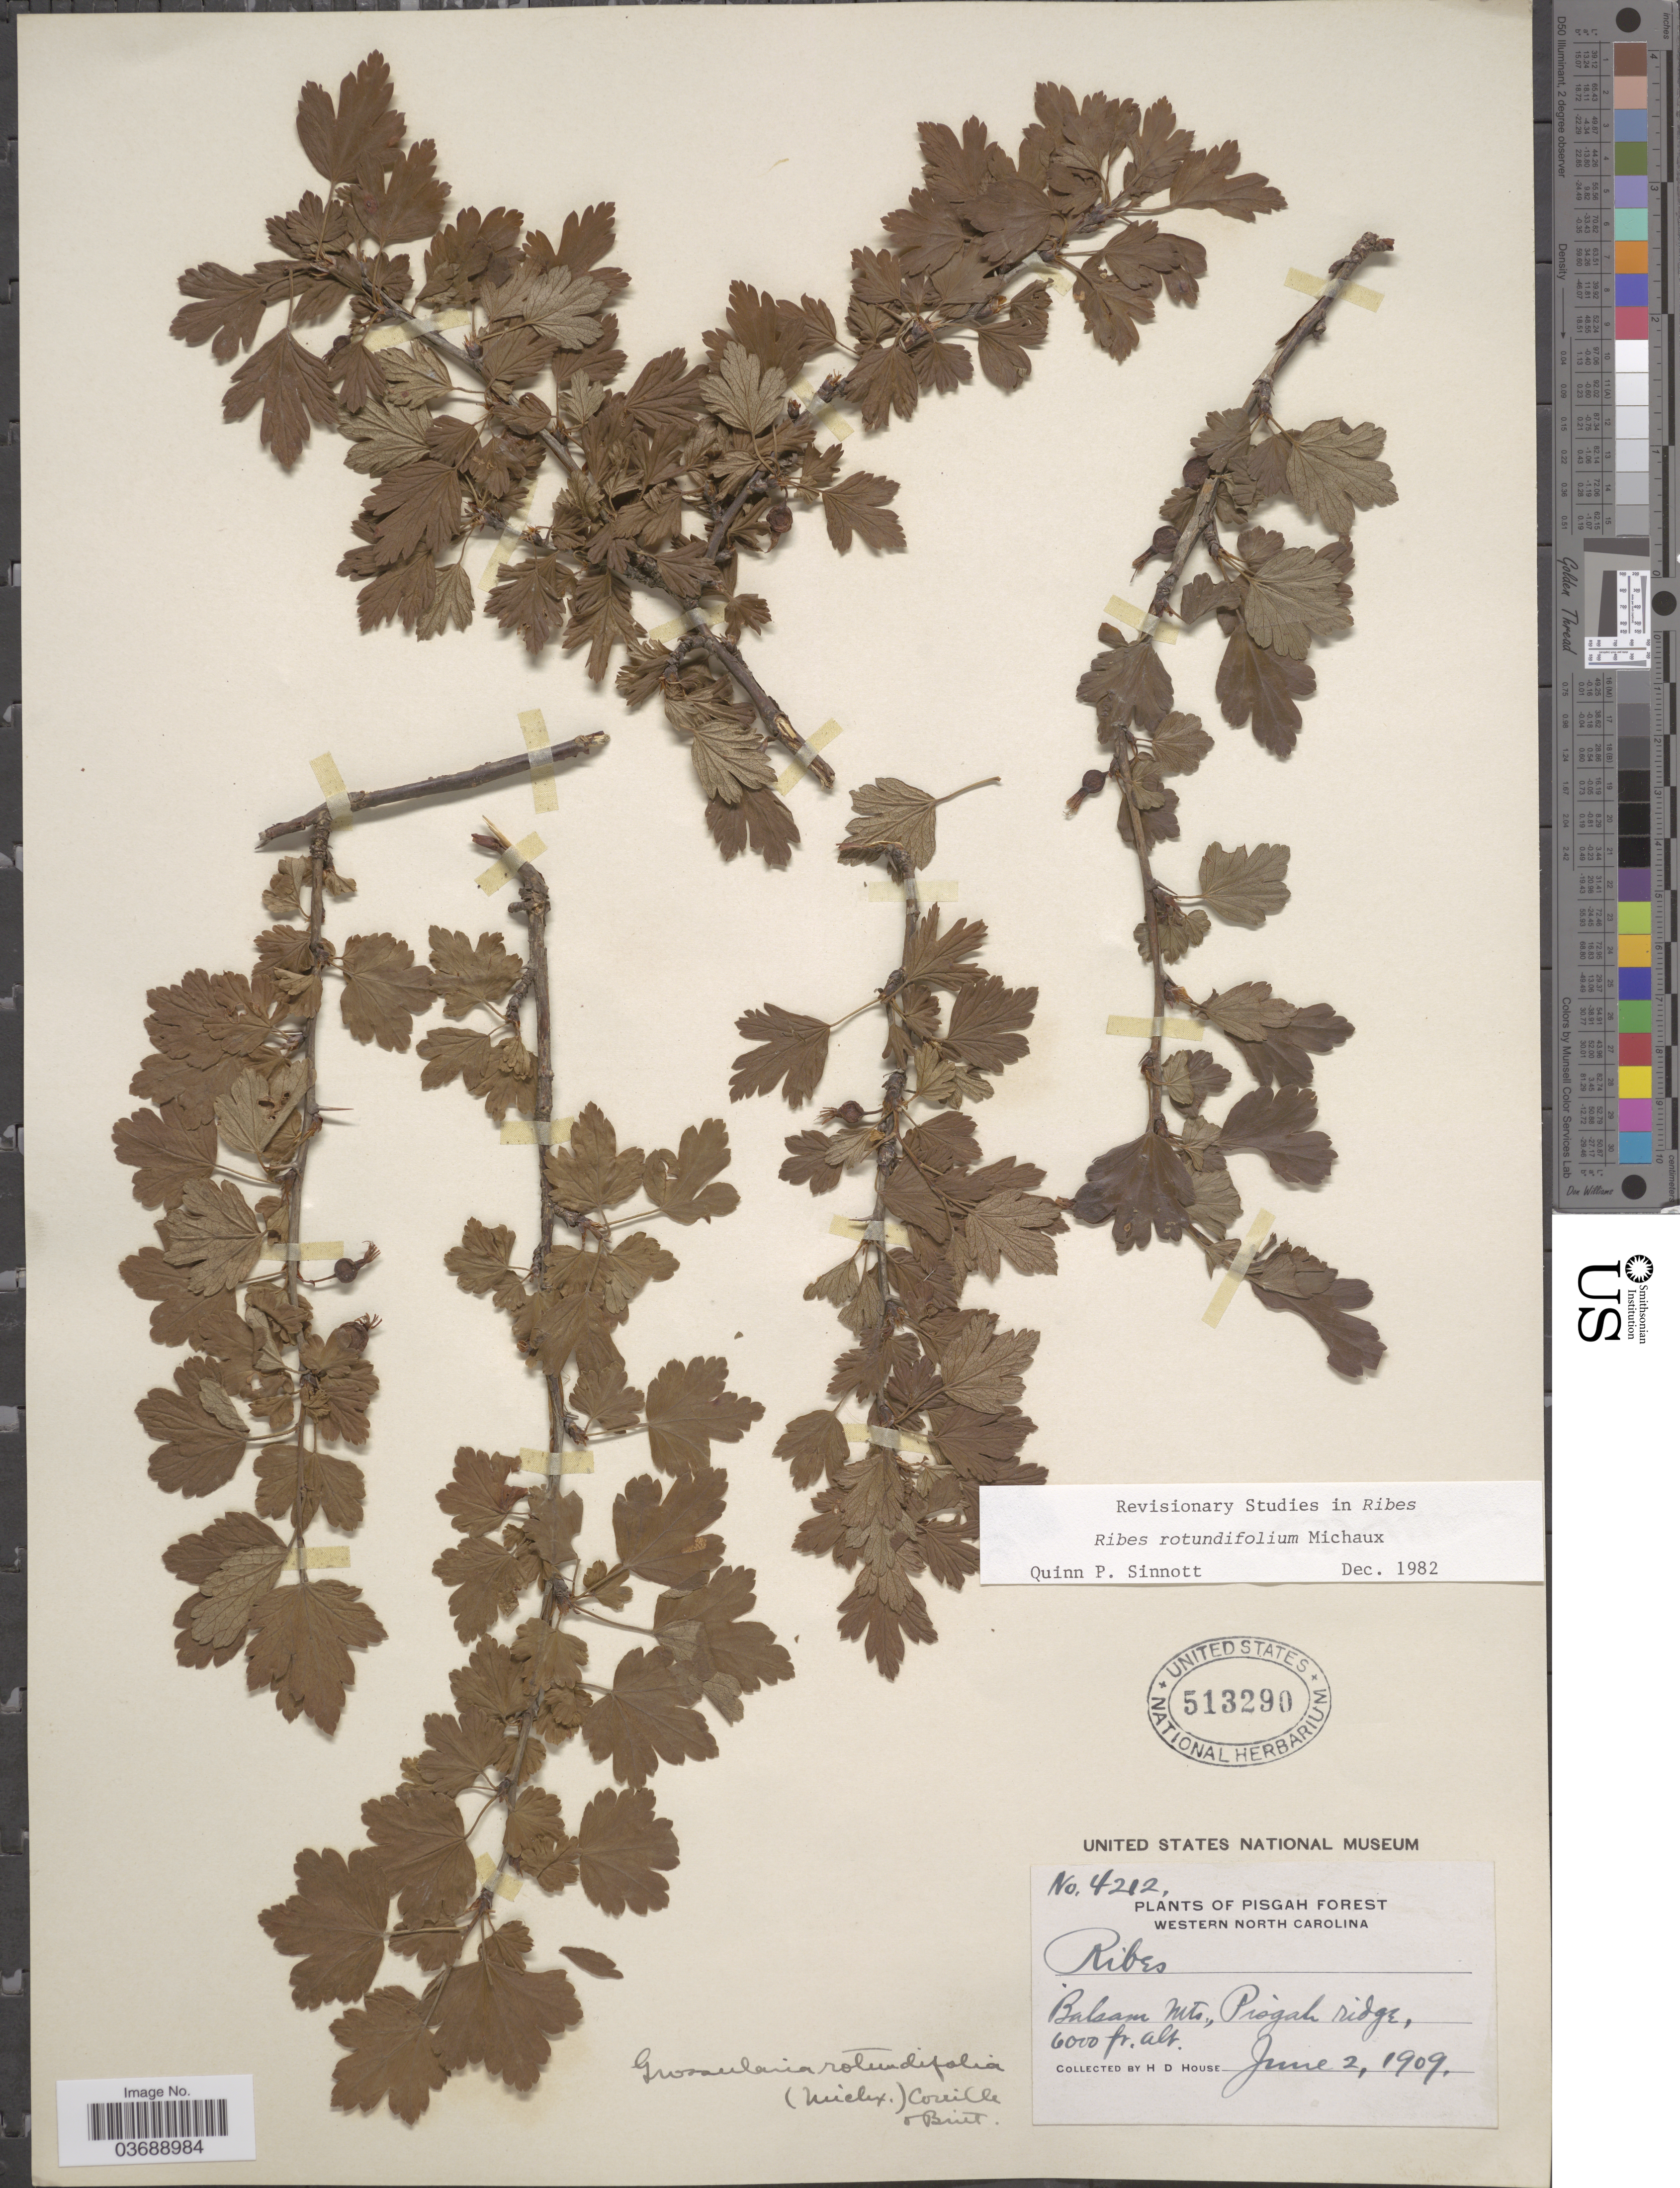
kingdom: Plantae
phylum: Tracheophyta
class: Magnoliopsida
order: Saxifragales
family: Grossulariaceae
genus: Ribes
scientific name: Ribes rotundifolium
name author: Michx.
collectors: H. D. House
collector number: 4212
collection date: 1909-06-02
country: United States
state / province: North Carolina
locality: Pisgah Forest. Western North Carolina. Balsam Mts., Pisgah ridge.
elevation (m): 1829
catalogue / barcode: US 513290